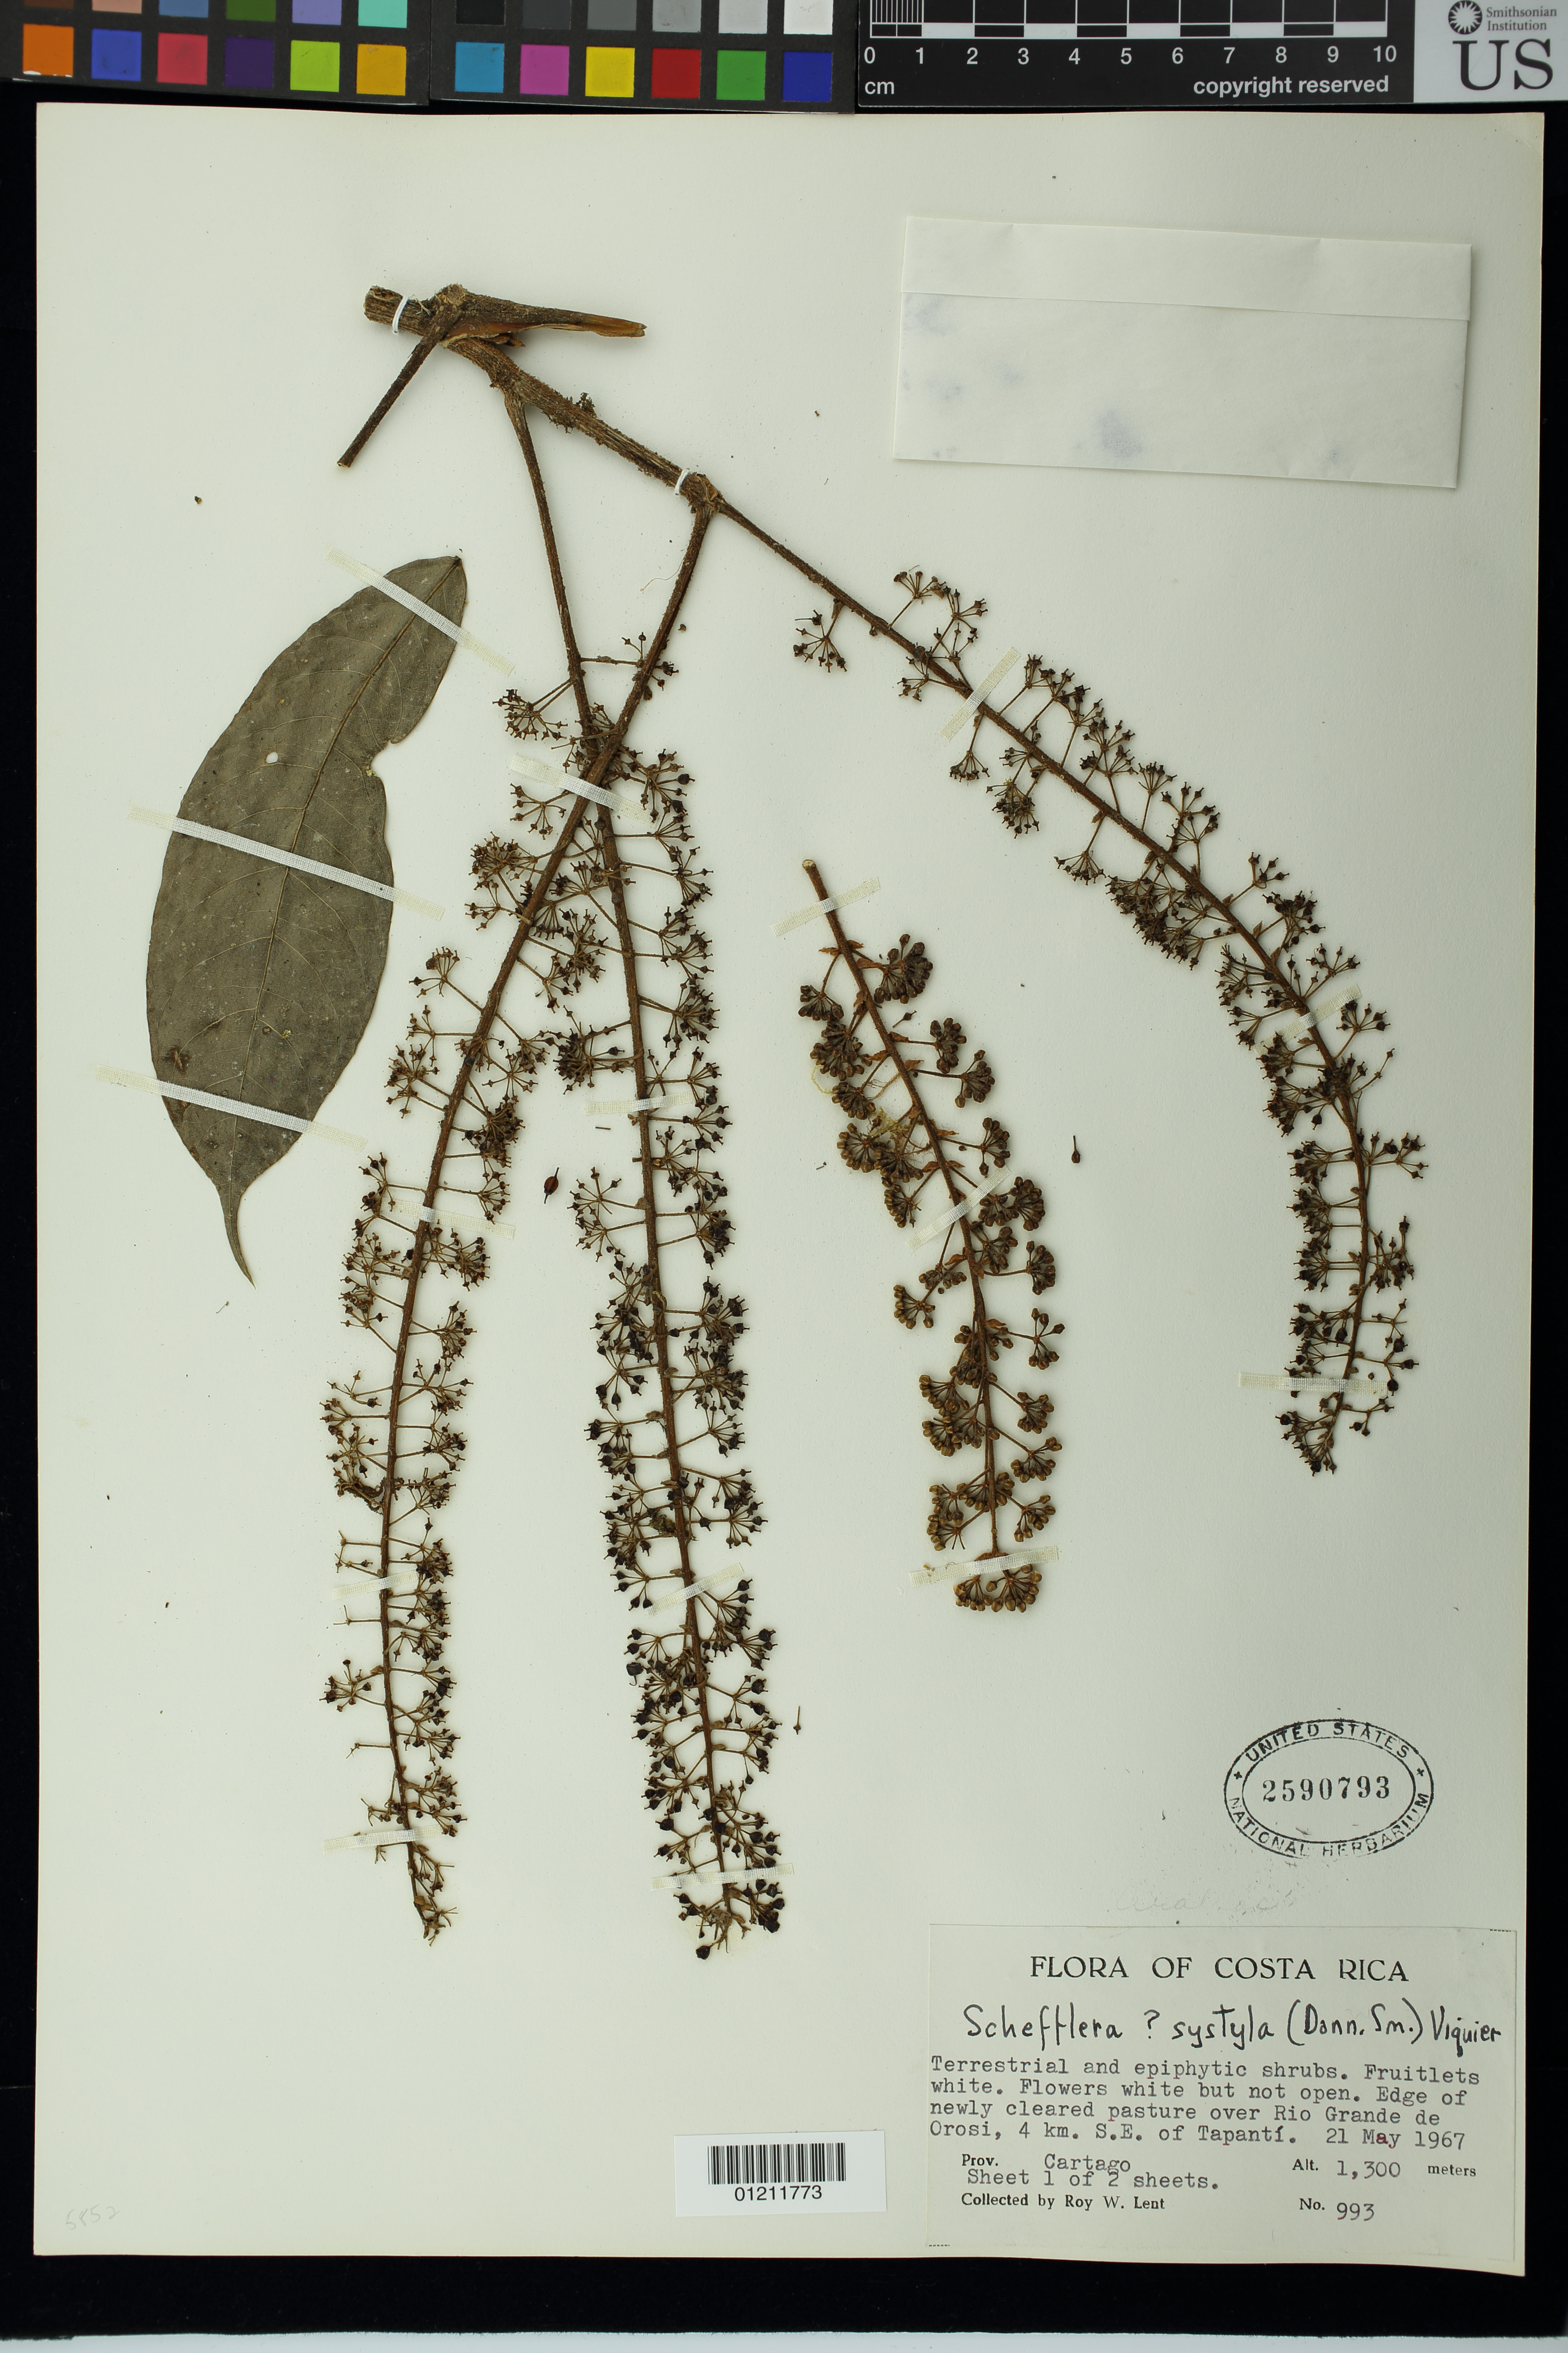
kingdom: Plantae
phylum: Tracheophyta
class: Magnoliopsida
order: Apiales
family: Araliaceae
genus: Schefflera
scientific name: Schefflera systyla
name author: (Donn. Sm.) R. Vig.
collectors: R. W. Lent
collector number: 993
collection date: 1967-05-21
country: Costa Rica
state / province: Cartago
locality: Edge of newly cleared pasture over Rio Grande de Orosi, 4 km. SE. of Tapantí.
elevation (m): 1300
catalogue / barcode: US 2590793